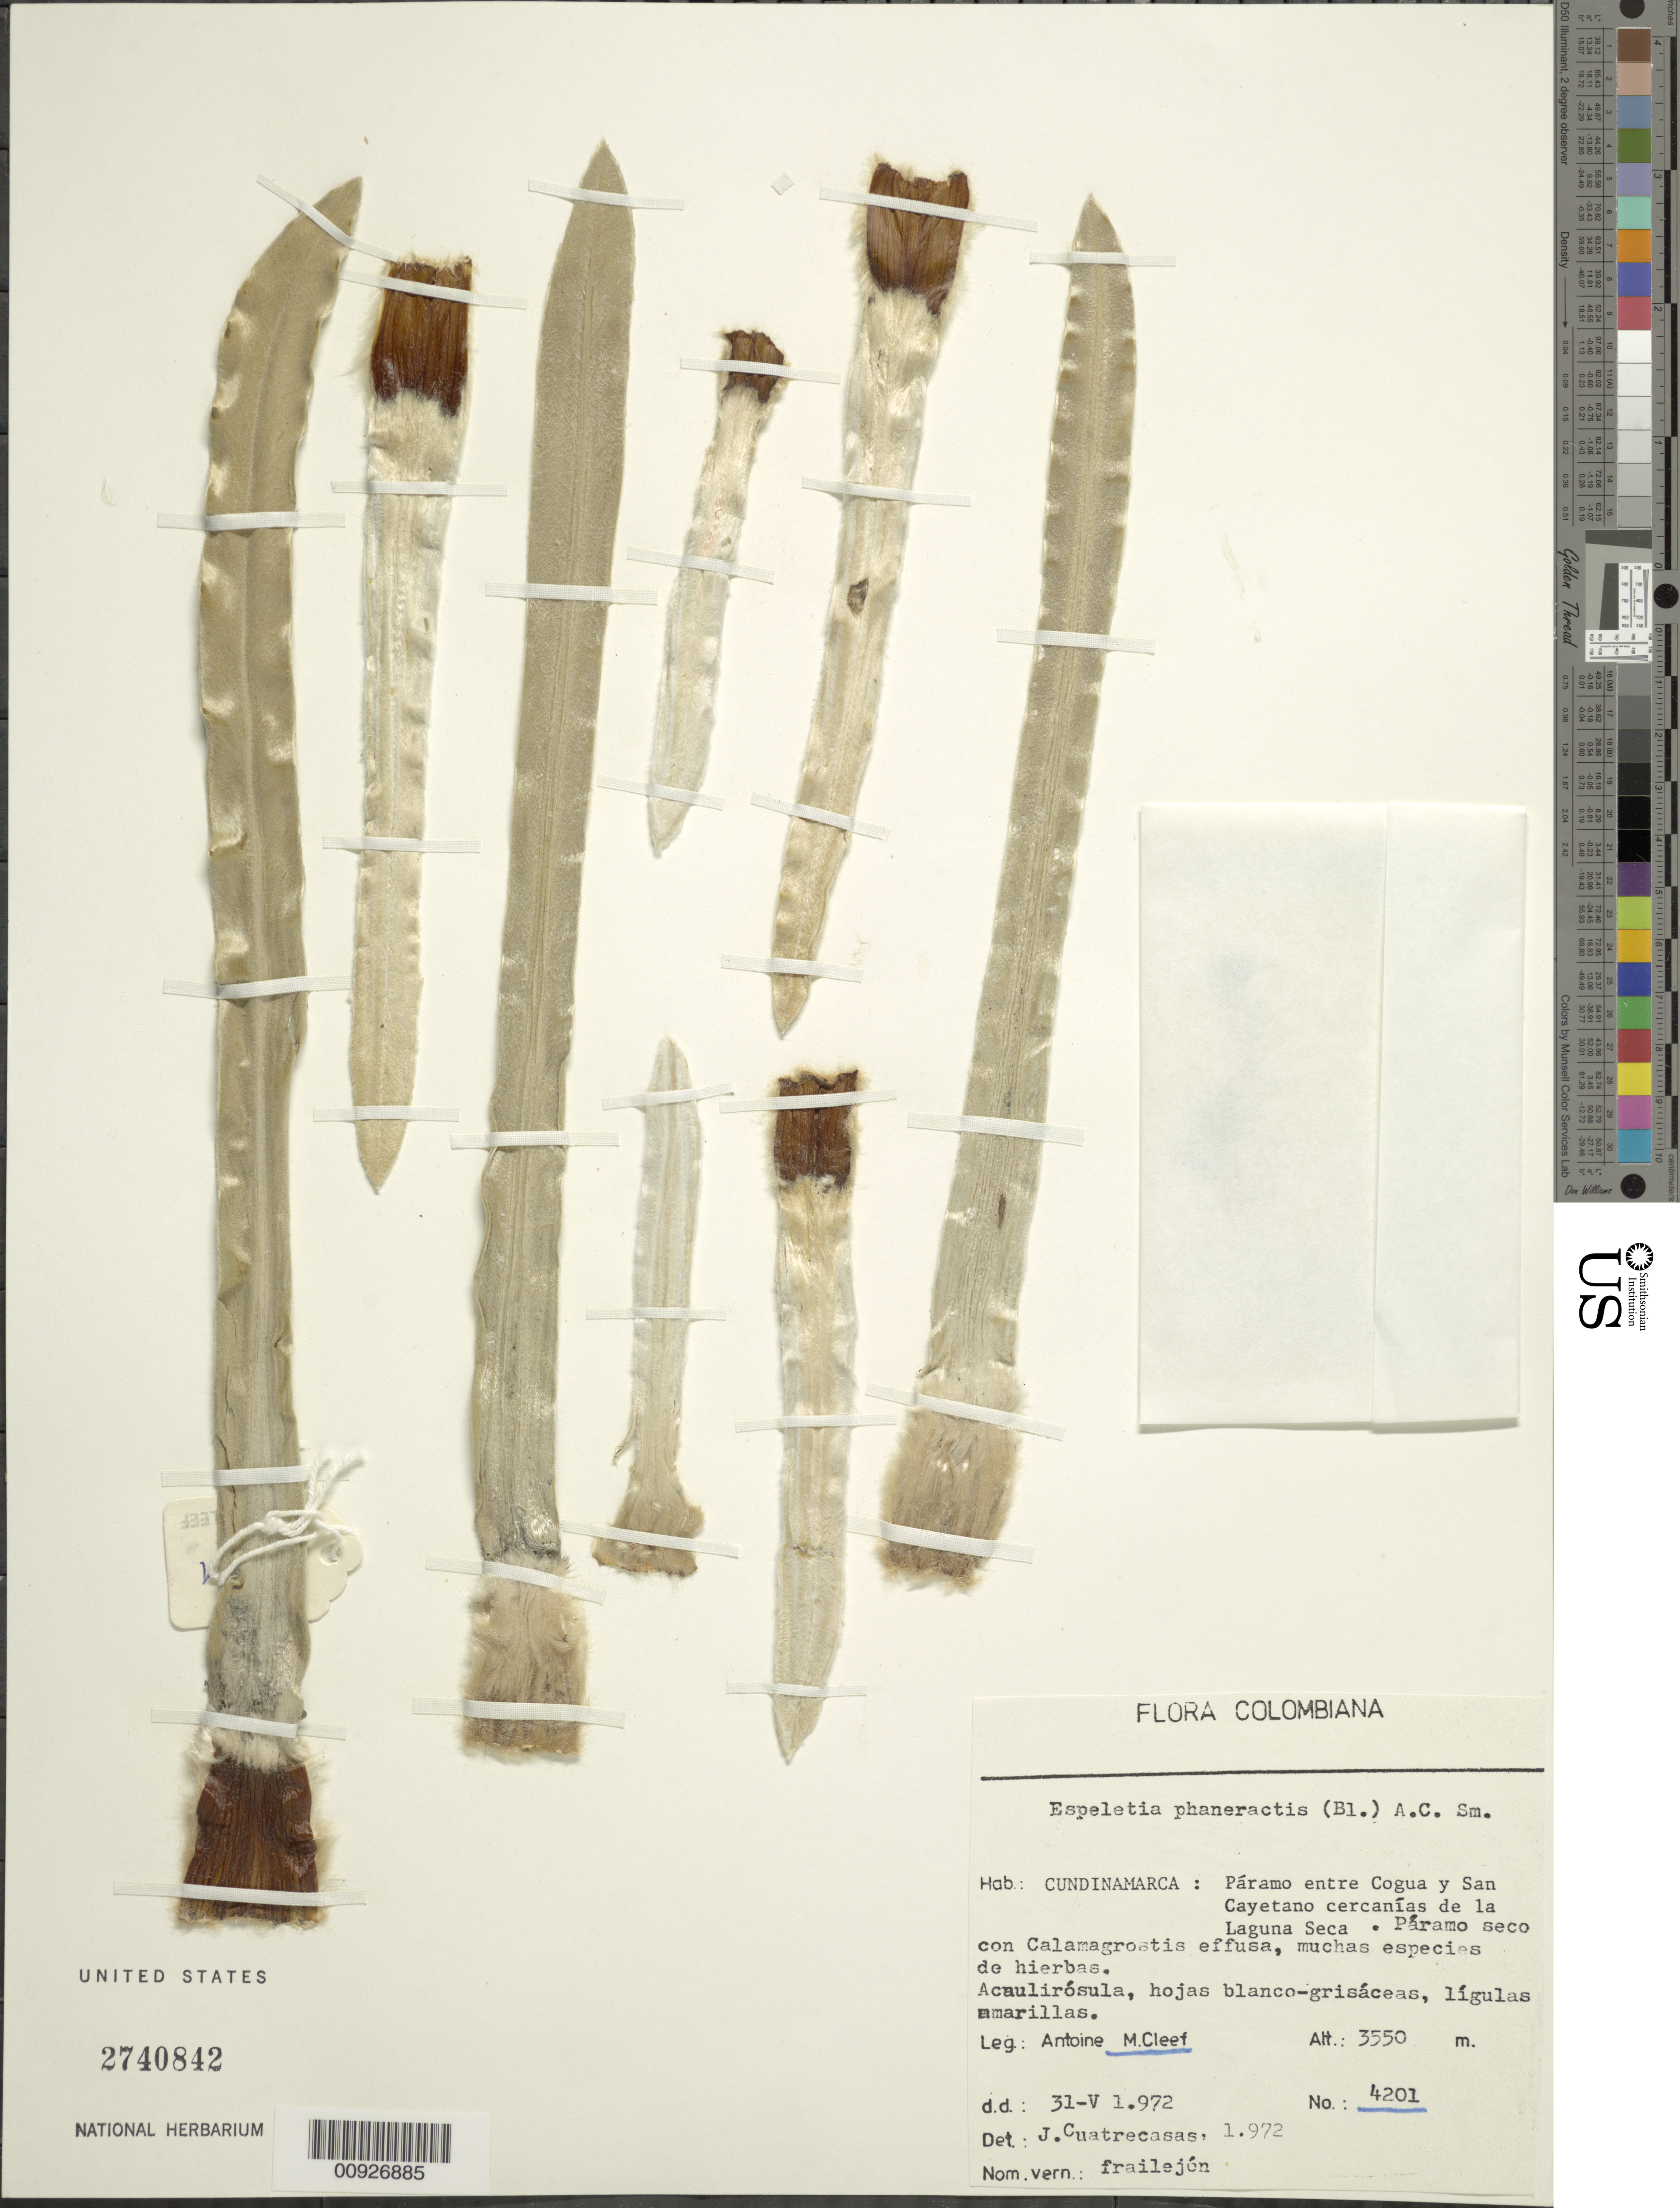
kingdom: Plantae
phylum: Tracheophyta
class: Magnoliopsida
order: Asterales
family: Asteraceae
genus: Espeletia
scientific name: Espeletia argentea f. phaneractis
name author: (S.F. Blake) Cuatrec.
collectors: A. M. Cleef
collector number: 4201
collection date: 1972-05-31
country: Colombia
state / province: Cundinamarca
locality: Páramo entre Cogua y San Cayetano cercanías de la Laguna Seca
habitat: Páramo seco con Calamagostris effusa, muchas espacies de Hierbas.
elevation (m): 3550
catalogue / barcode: US 2740842